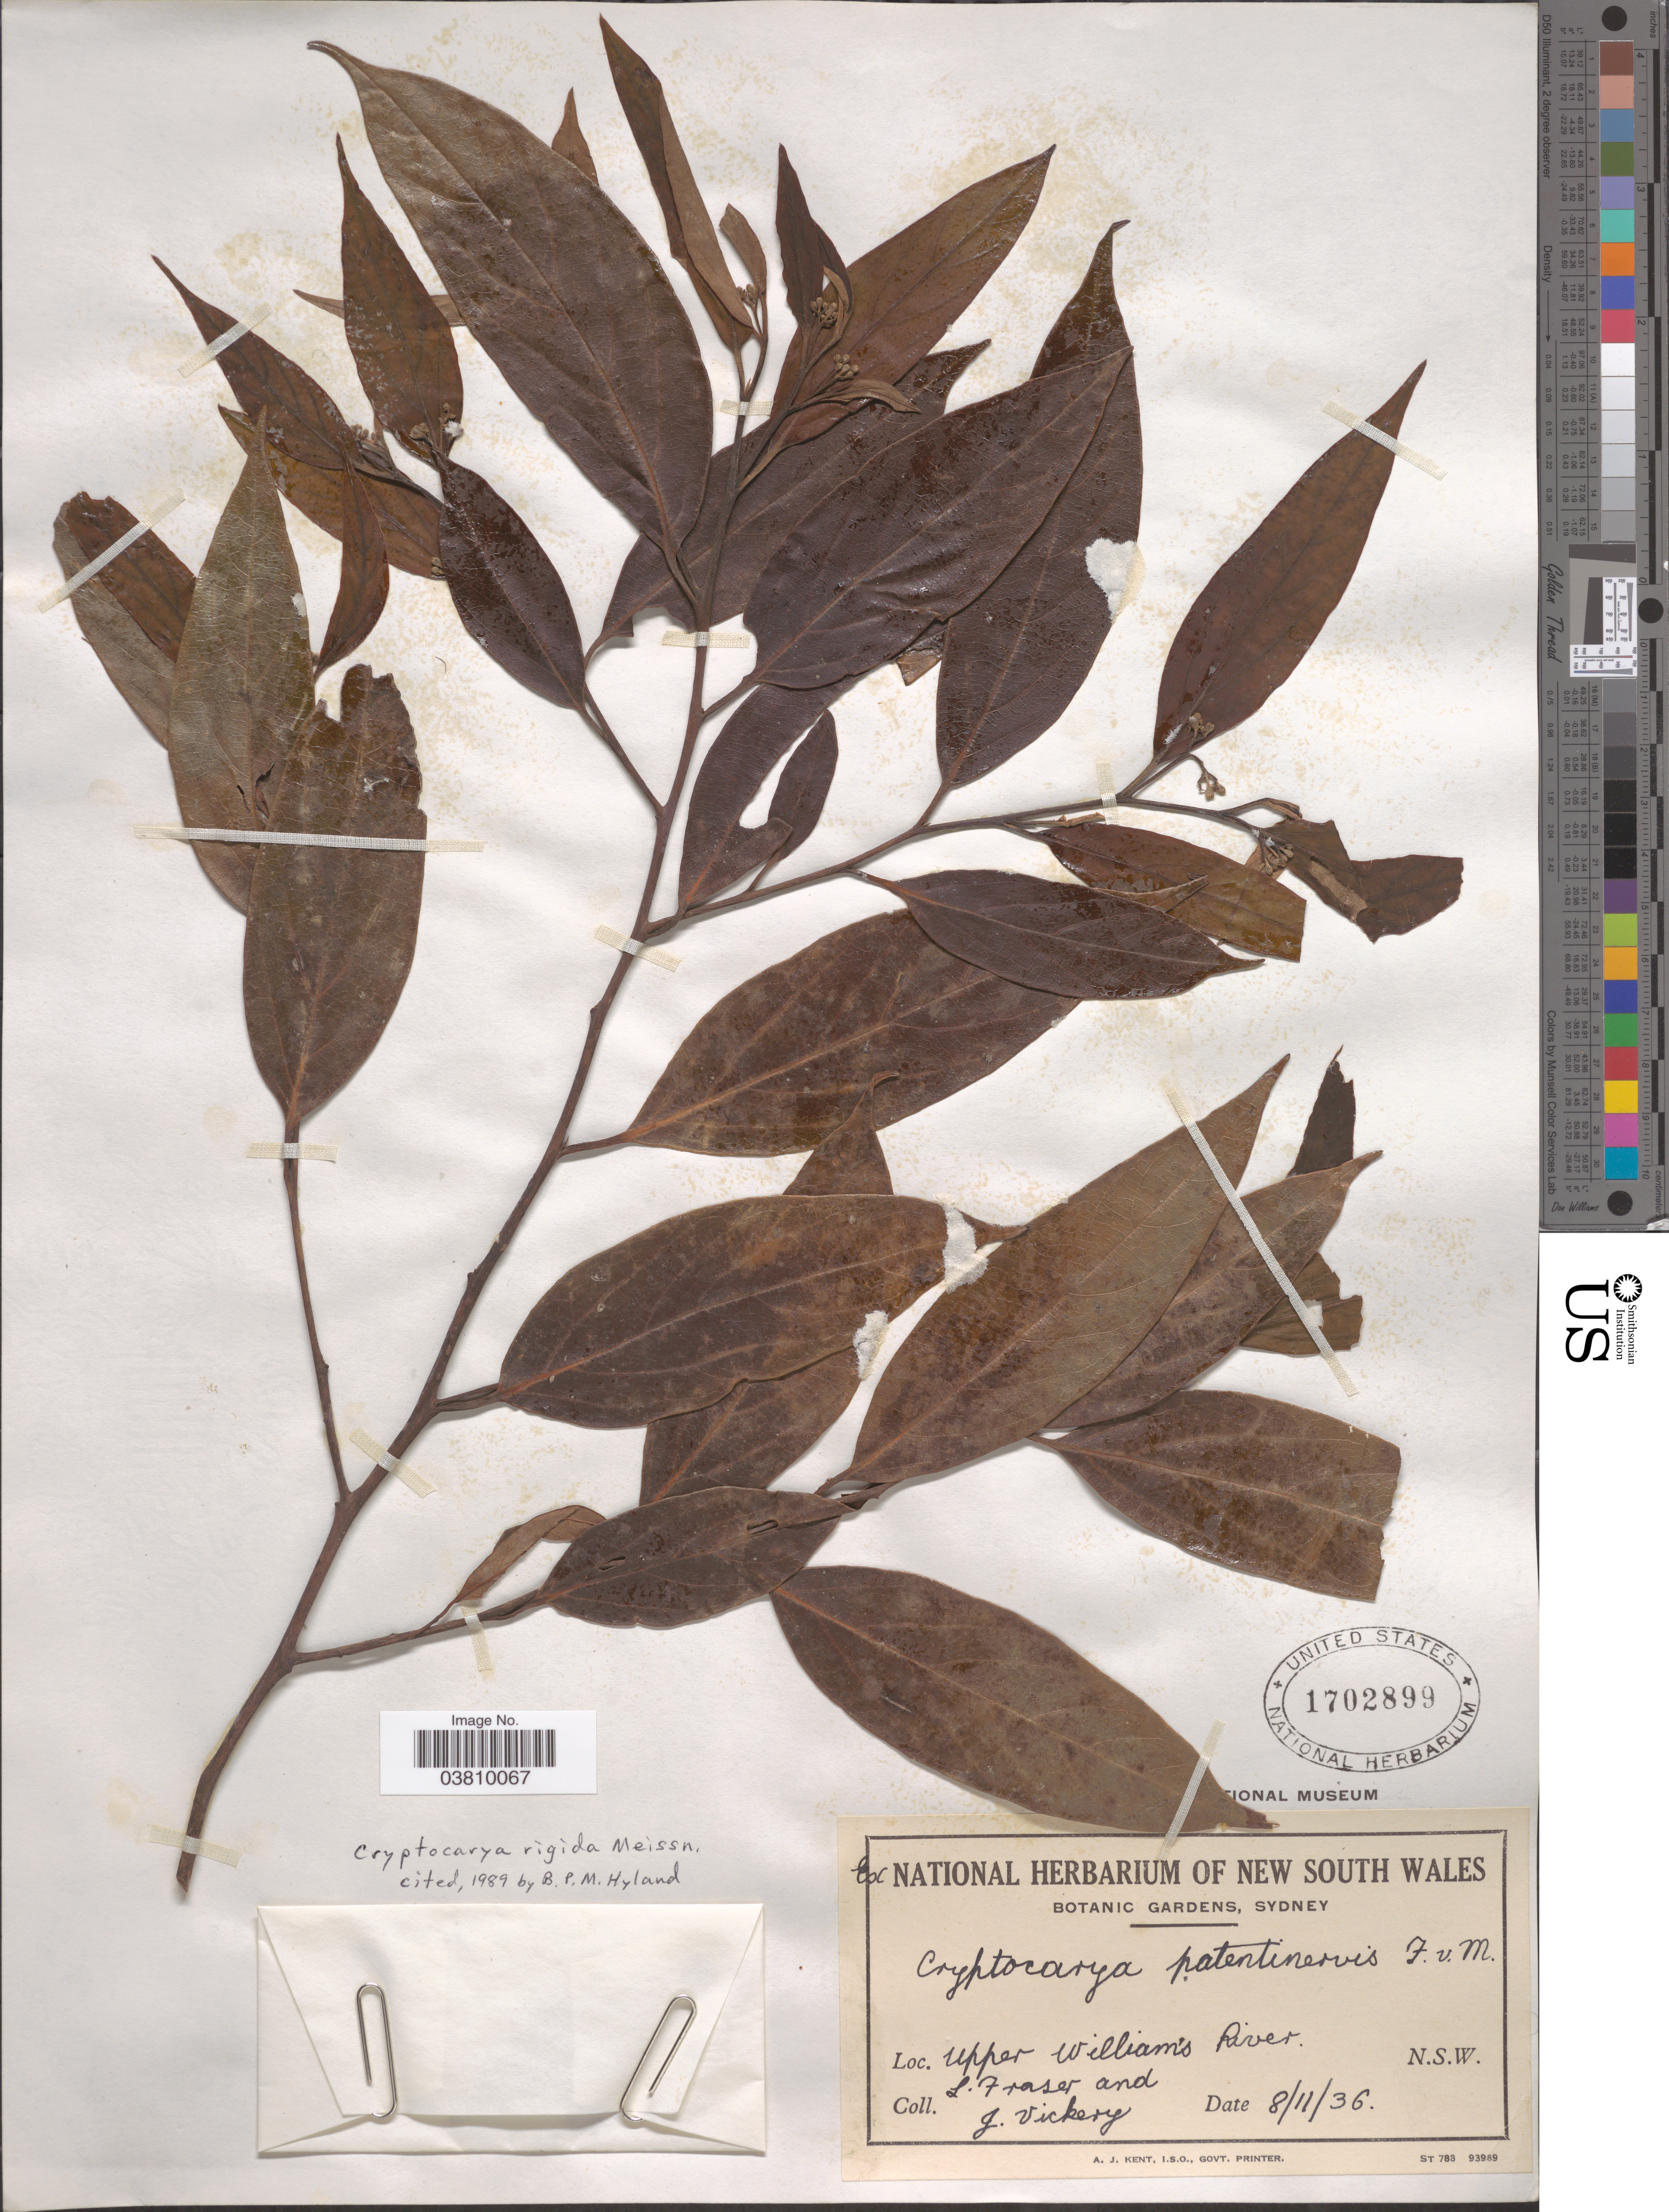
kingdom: Plantae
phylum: Tracheophyta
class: Magnoliopsida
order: Laurales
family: Lauraceae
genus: Cryptocarya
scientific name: Cryptocarya rigida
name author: Meisn.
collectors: L. Fraser & J. Vickery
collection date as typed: Transcribed d/m/y: 8/11/36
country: Australia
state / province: New South Wales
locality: Upper William's River.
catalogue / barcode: US 1702899